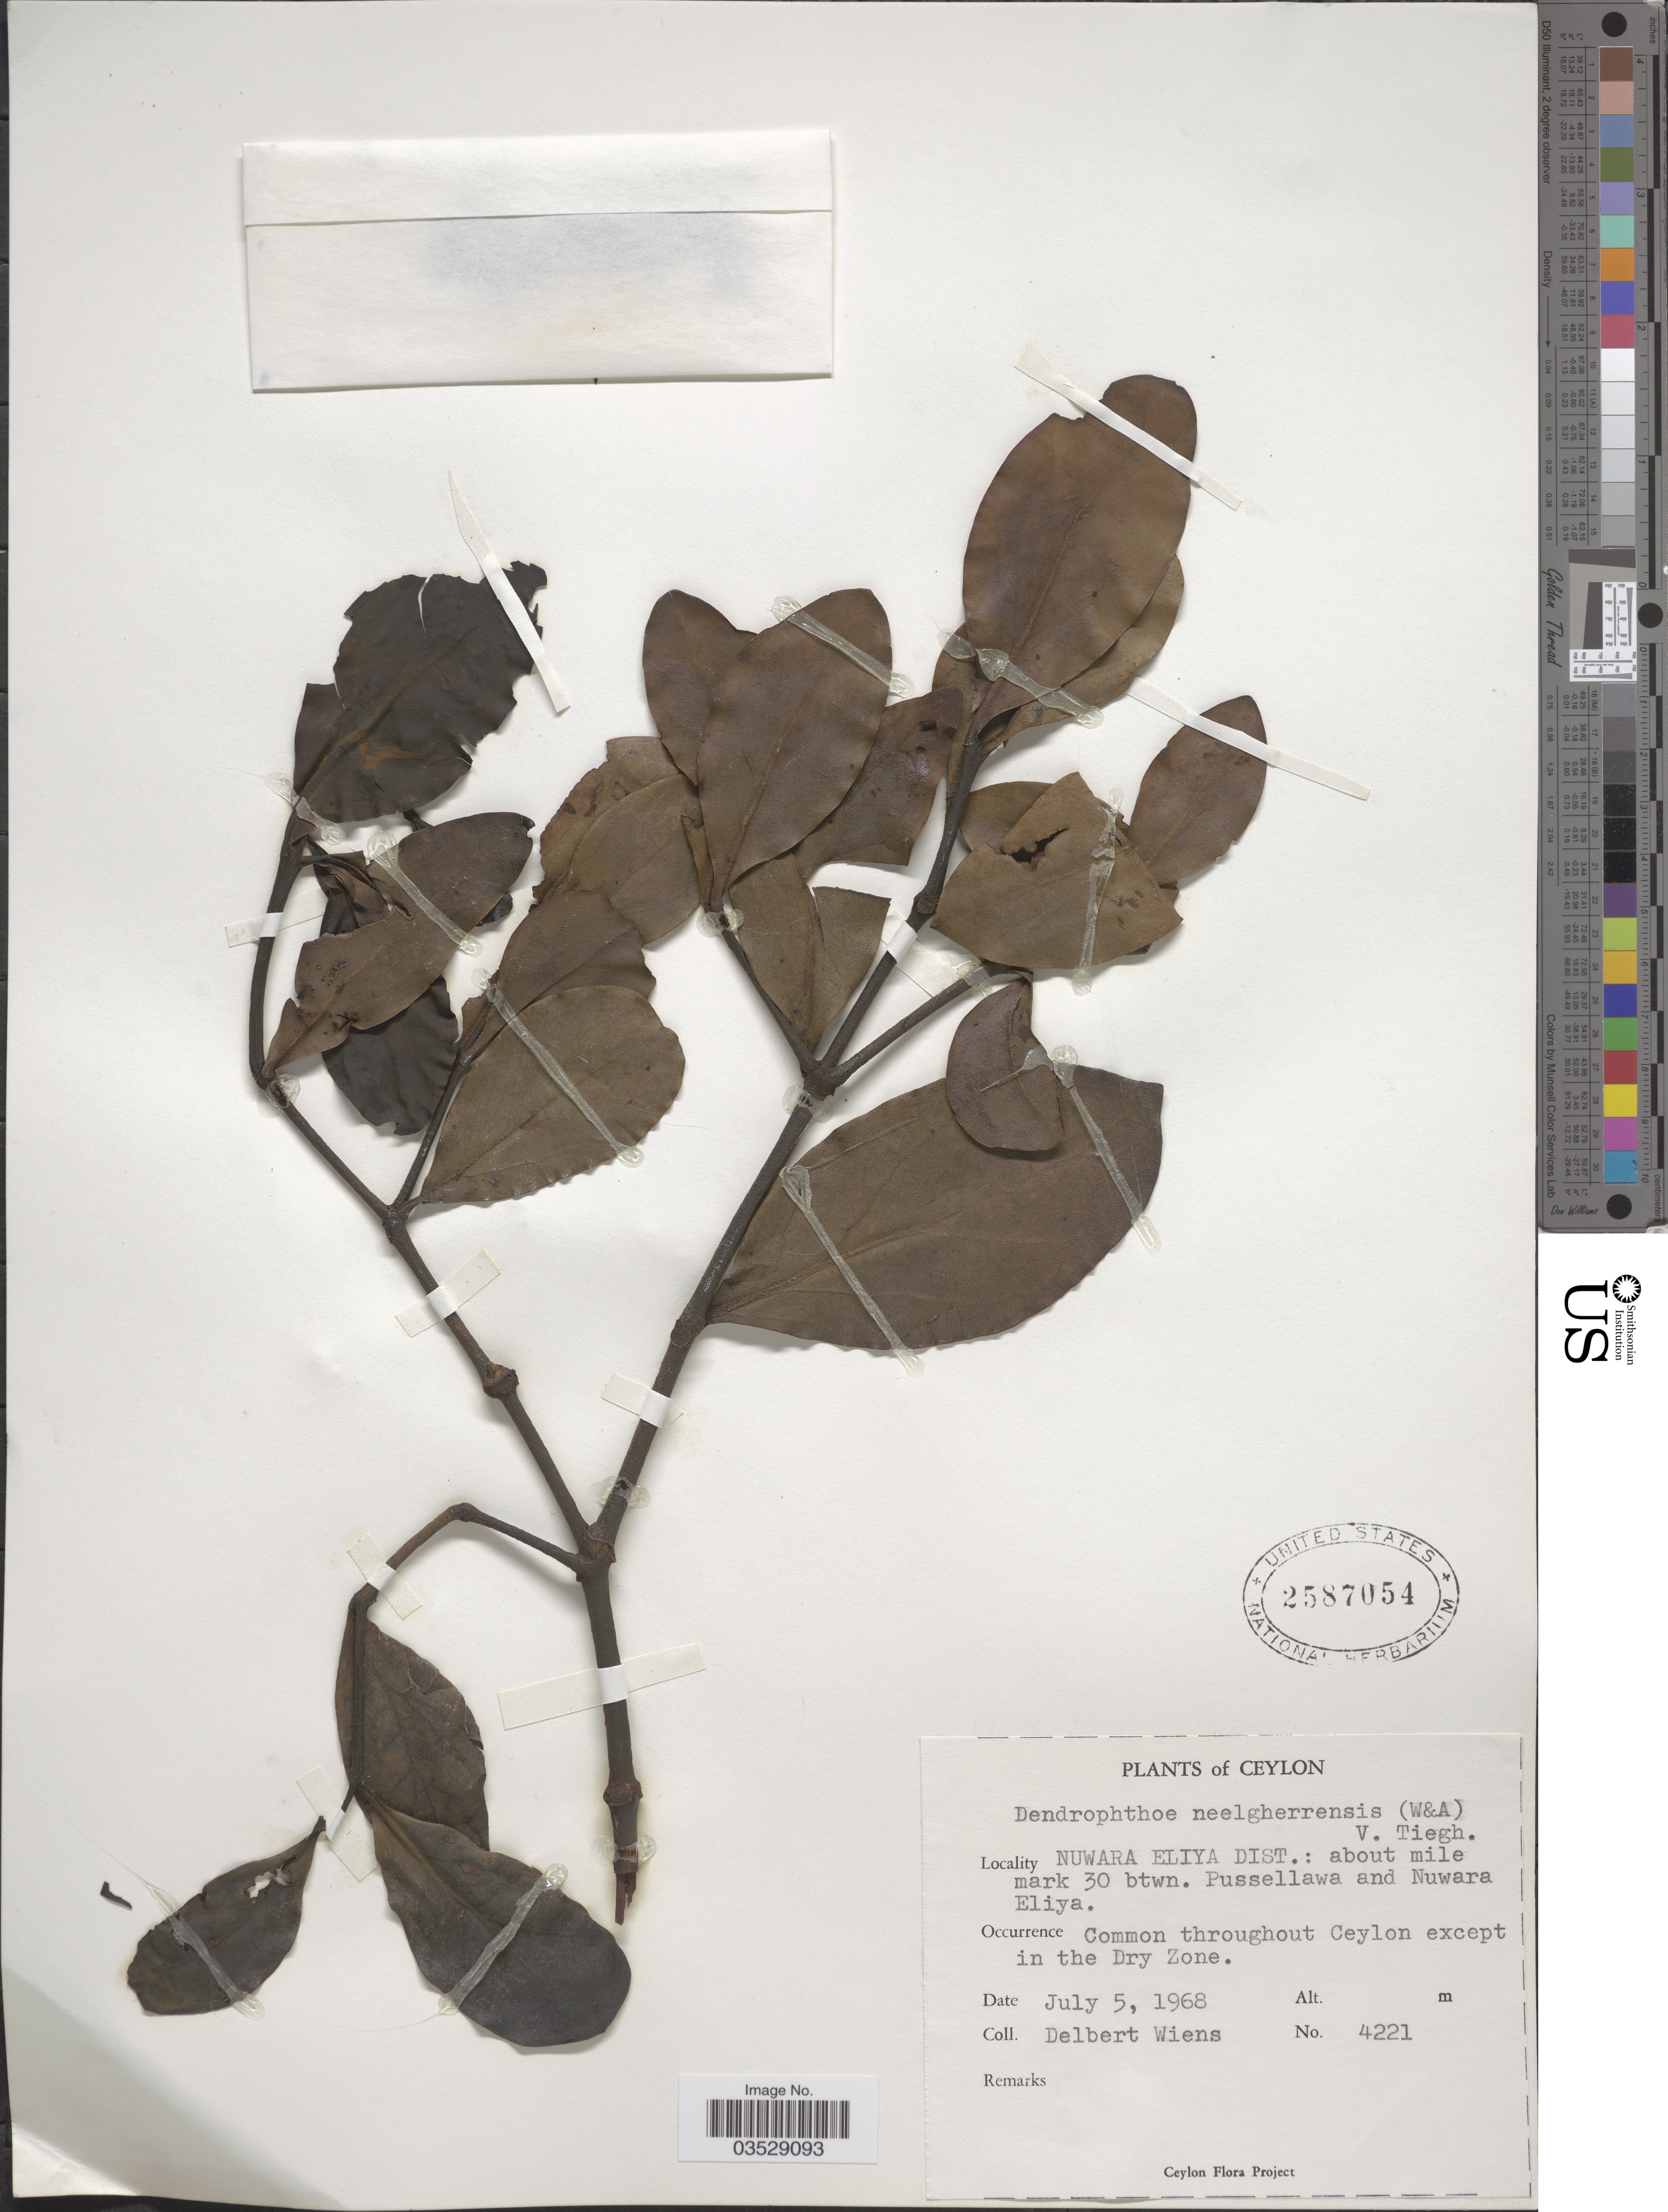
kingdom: Plantae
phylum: Tracheophyta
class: Magnoliopsida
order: Santalales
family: Loranthaceae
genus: Dendrophthoe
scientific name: Dendrophthoe trigona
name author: (Wight & Arn.) Danser ex Santapau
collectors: D. Wiens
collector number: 4221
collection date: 1968-07-05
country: Sri Lanka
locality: Ceylon. Nuwara Eliya Dist.: about mile mark 30 btwn. Pussellawa and Nuwara Eliya. Throughout Ceylon.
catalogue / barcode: US 2587054